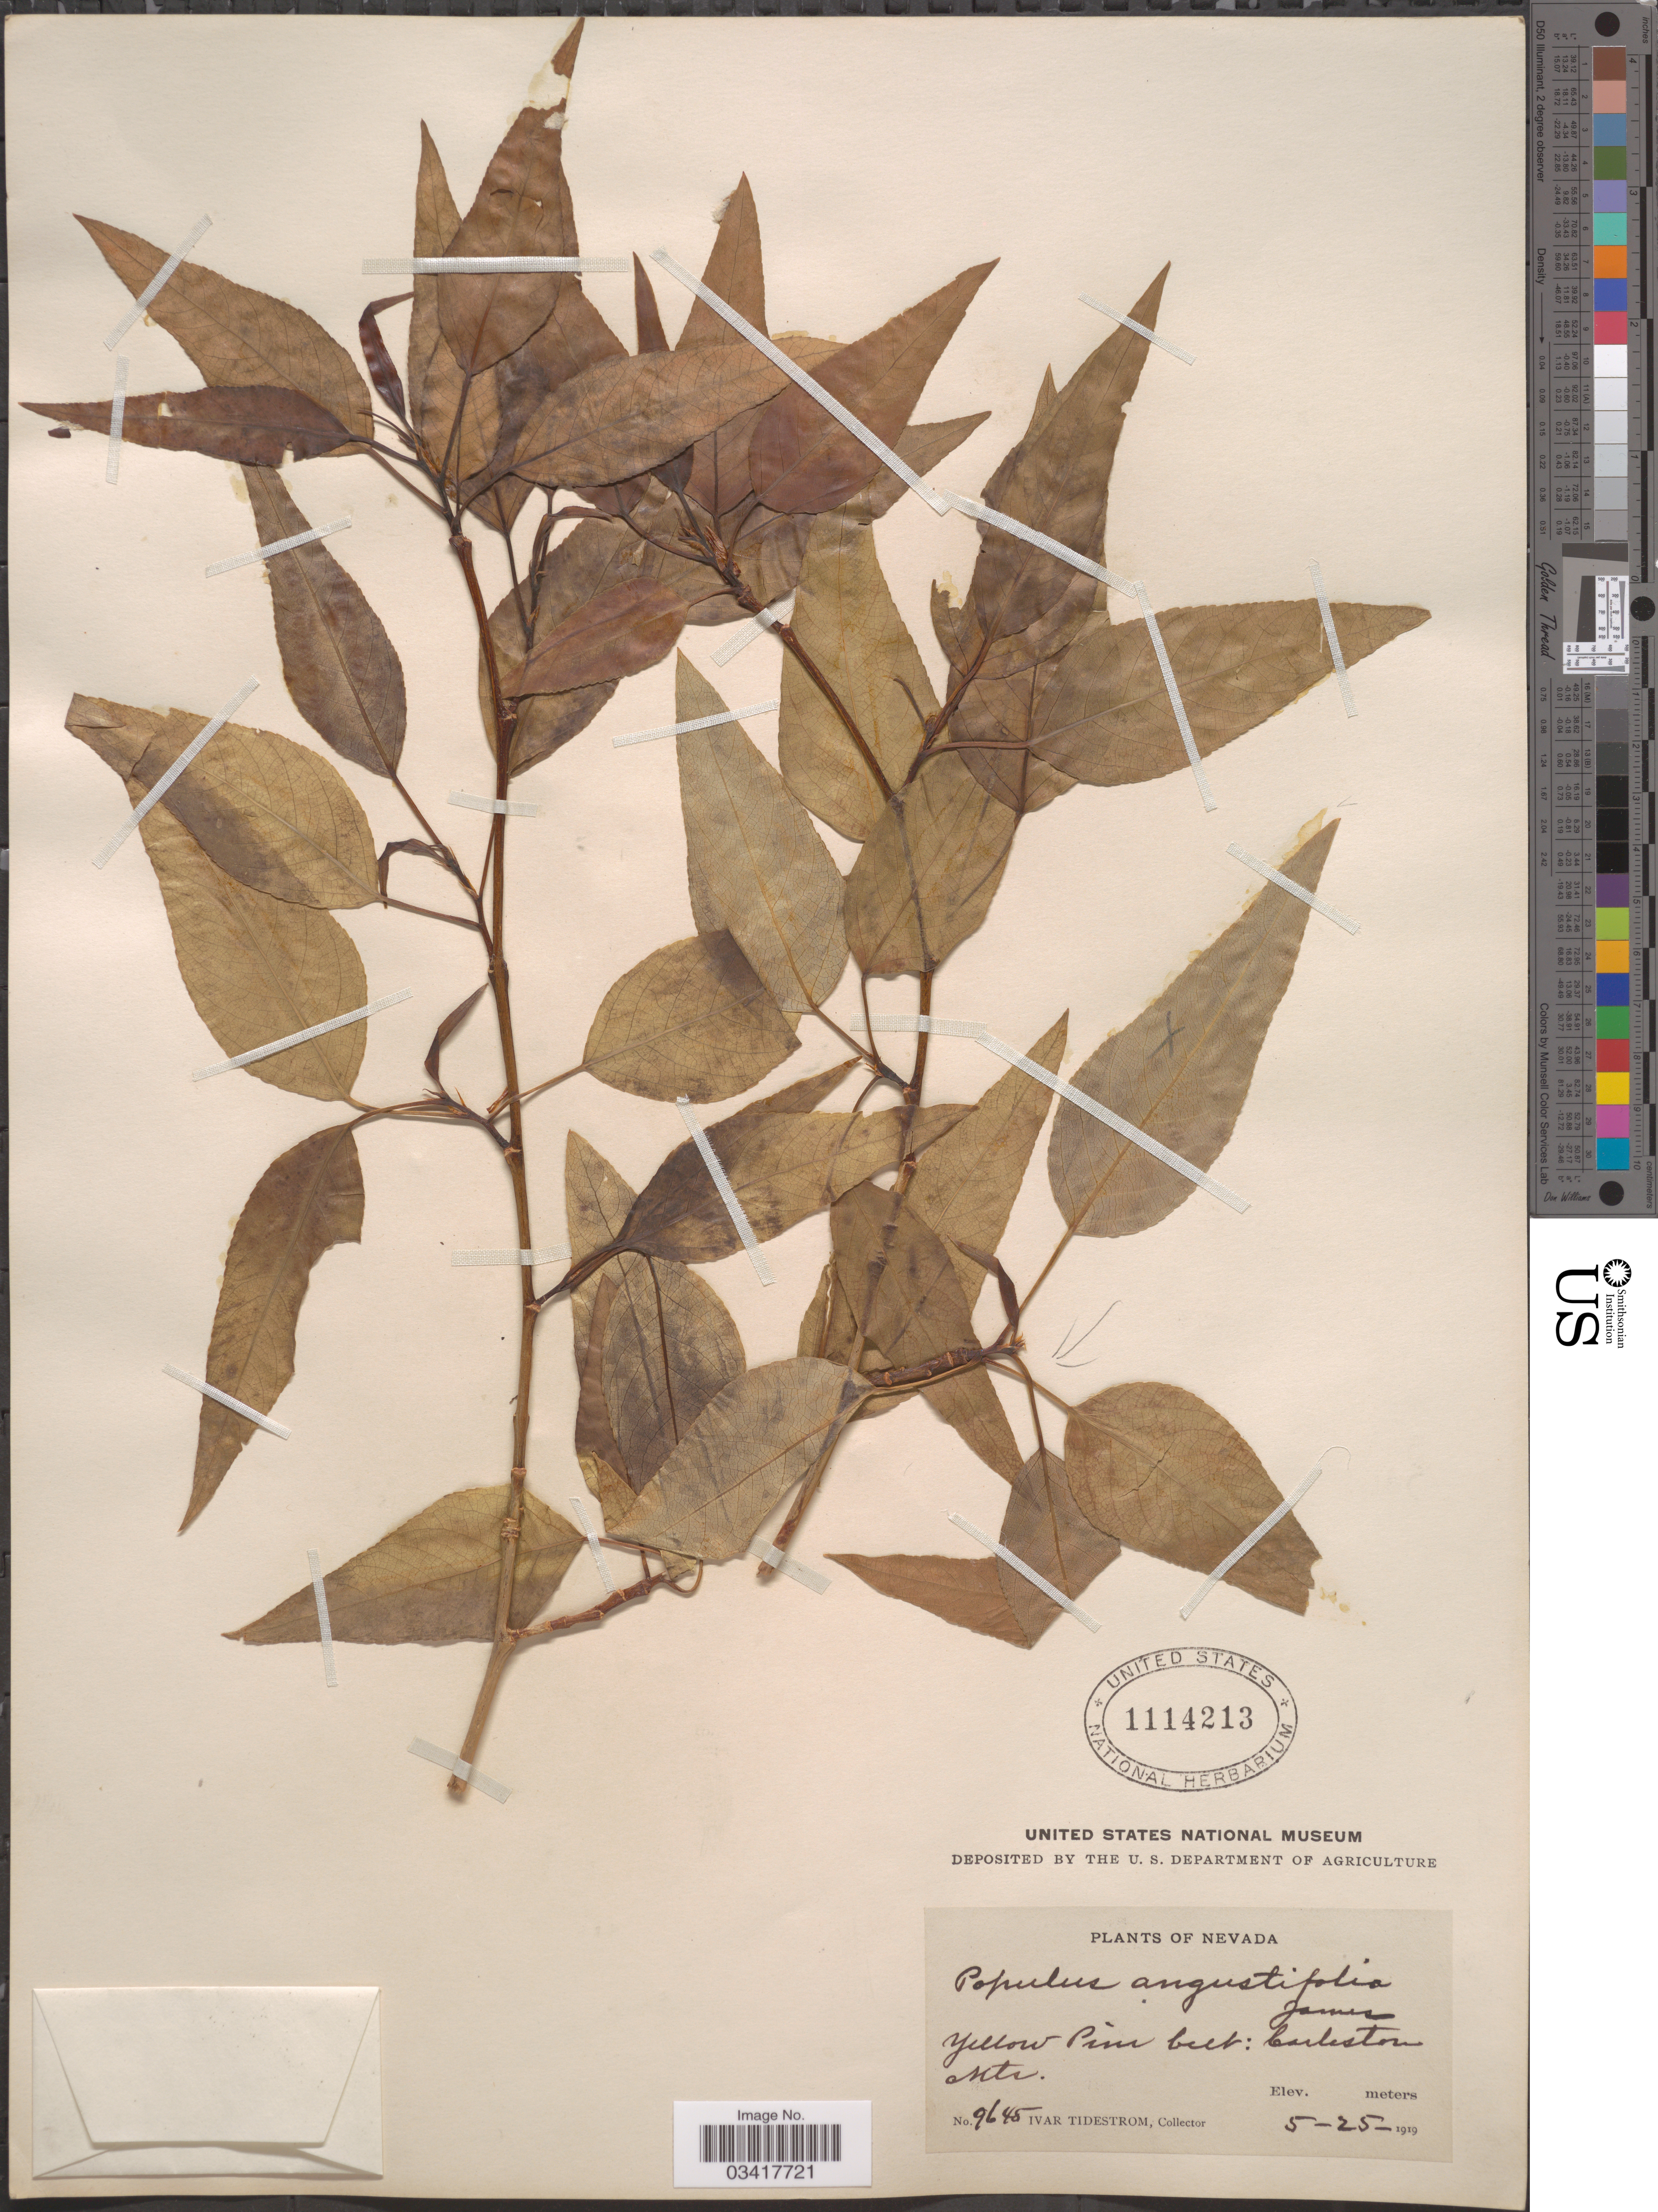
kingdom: Plantae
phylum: Tracheophyta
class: Magnoliopsida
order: Malpighiales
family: Salicaceae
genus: Populus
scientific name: Populus angustifolia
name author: E. James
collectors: I. F. Tidestrom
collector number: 9645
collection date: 1919-05-25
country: United States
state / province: Nevada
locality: Yellow Pine belt: Carleston Mts.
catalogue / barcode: US 1114213